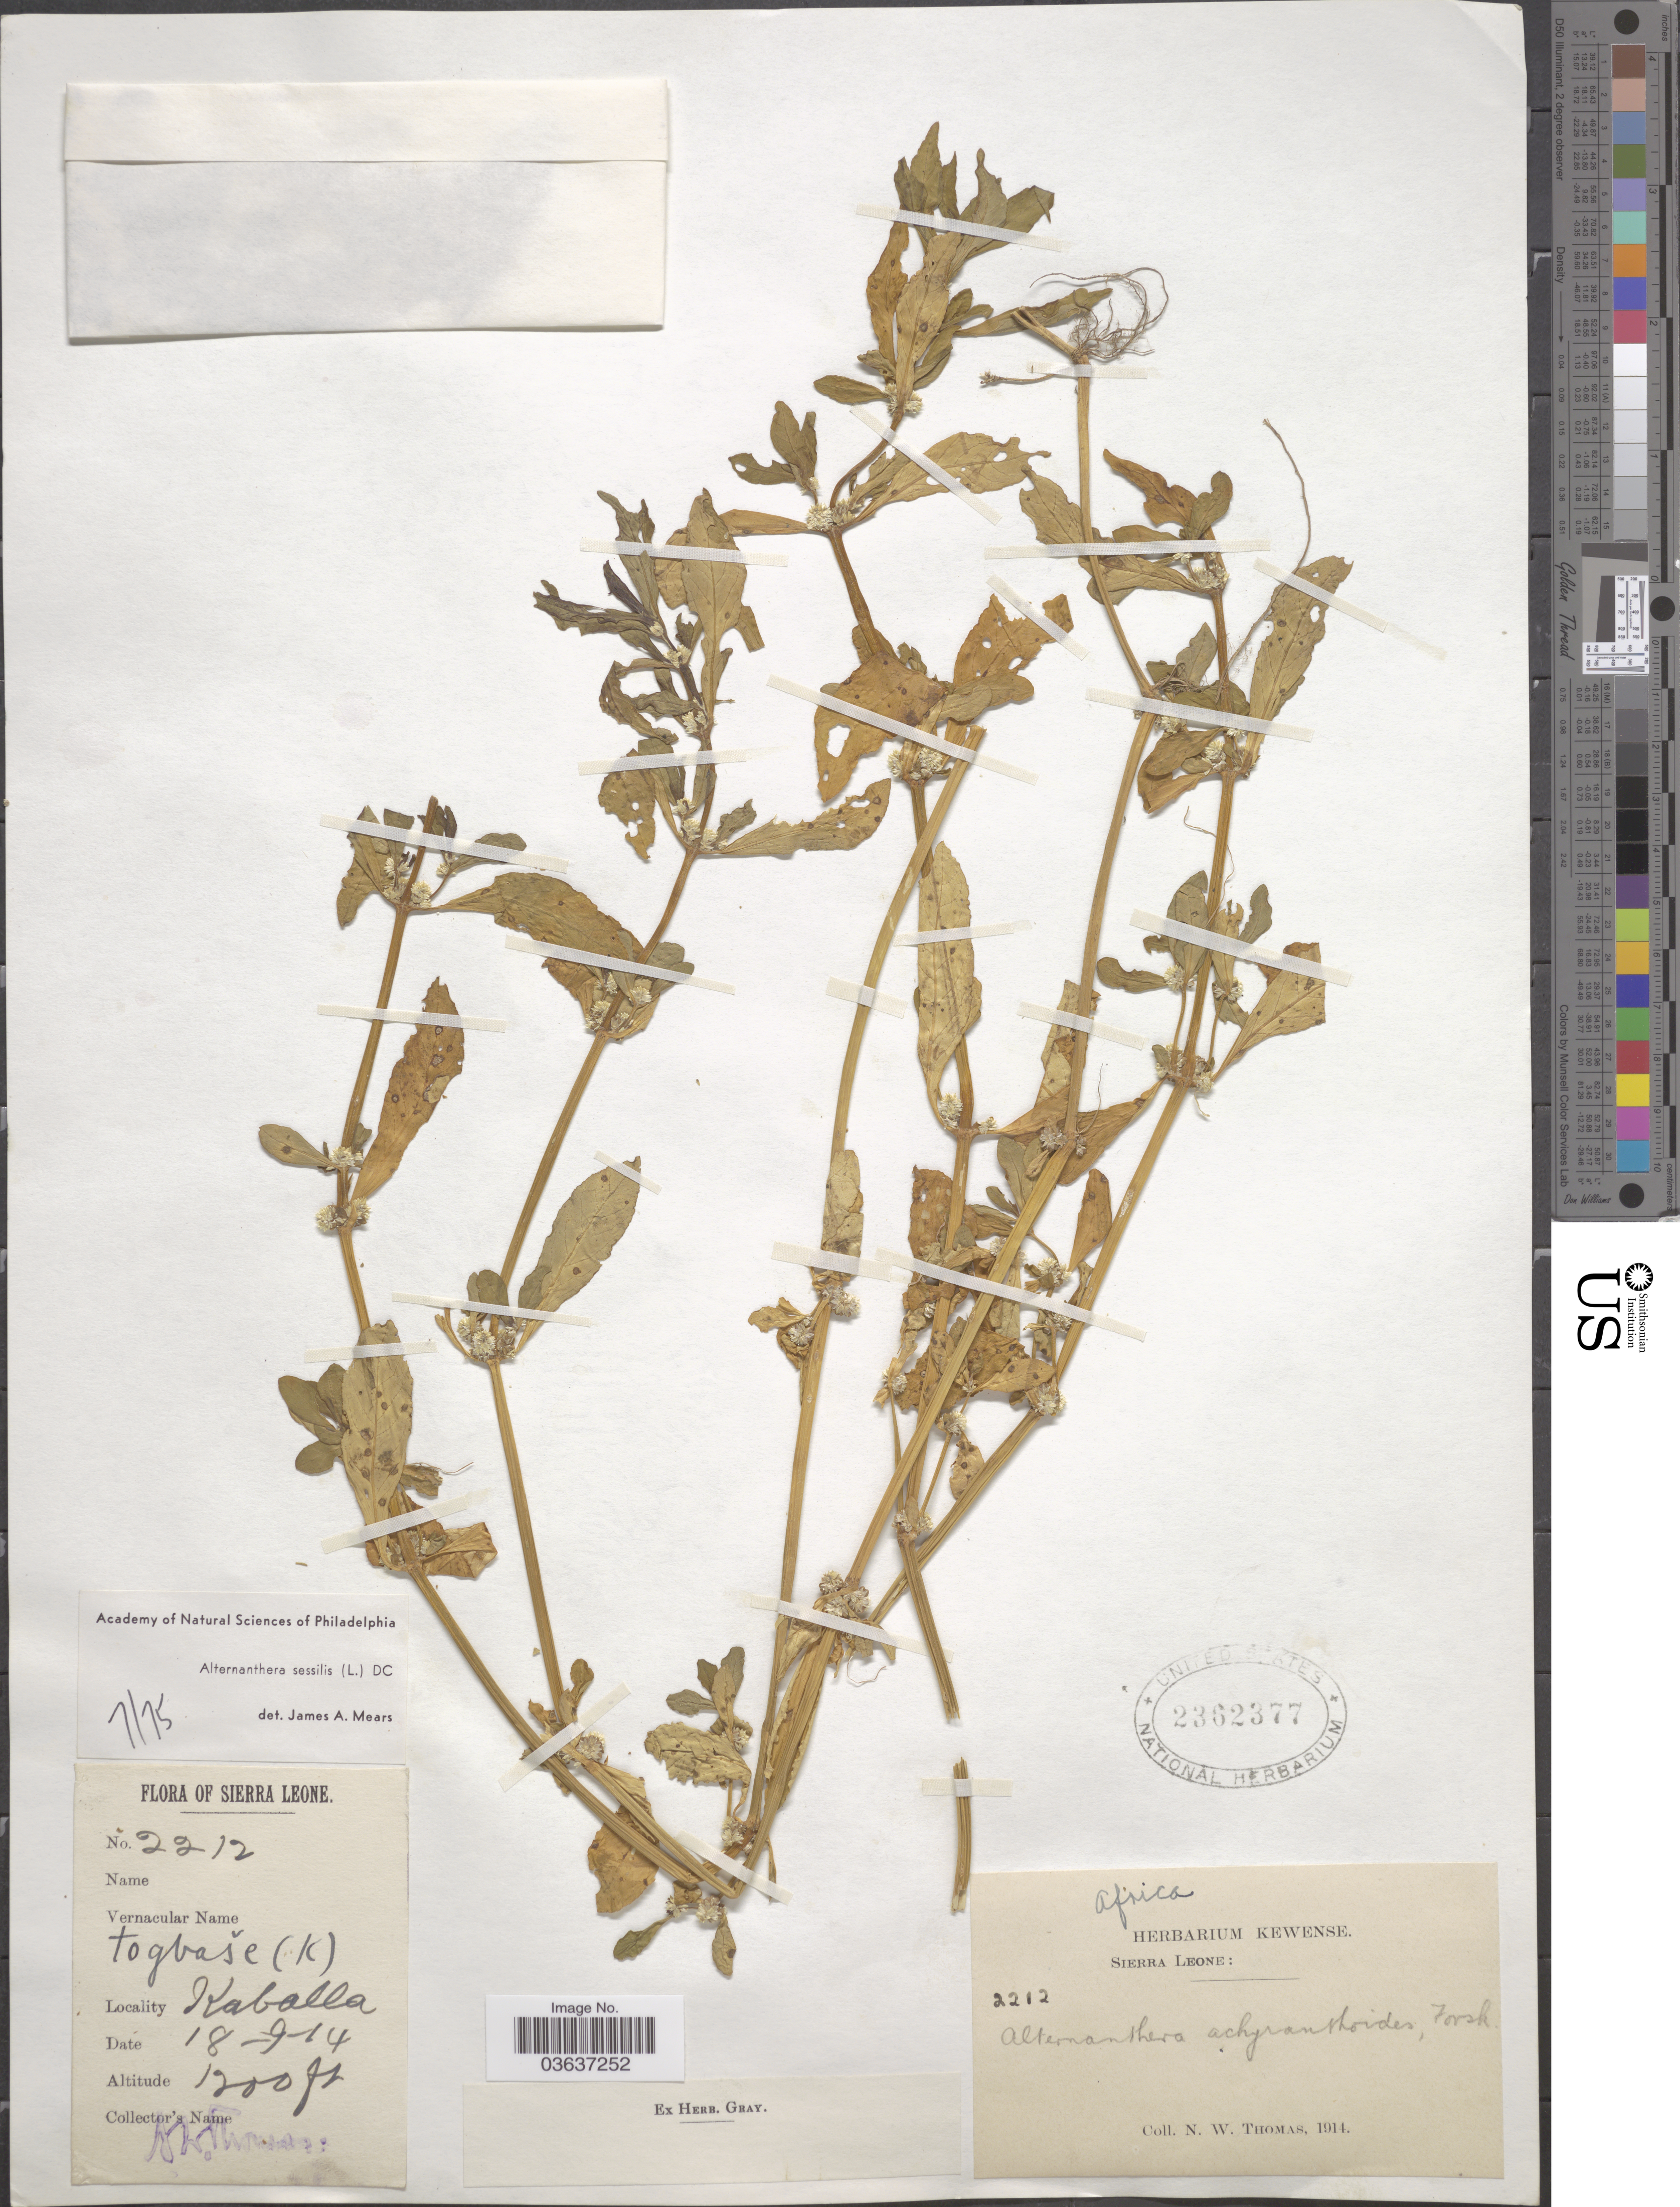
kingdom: Plantae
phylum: Tracheophyta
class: Magnoliopsida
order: Caryophyllales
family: Amaranthaceae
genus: Alternanthera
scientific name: Alternanthera sessilis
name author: (L.) DC.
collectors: N. Thomas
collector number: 2212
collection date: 1914-09-18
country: Sierra Leone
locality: Kaballa.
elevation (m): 366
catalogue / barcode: US 2362377